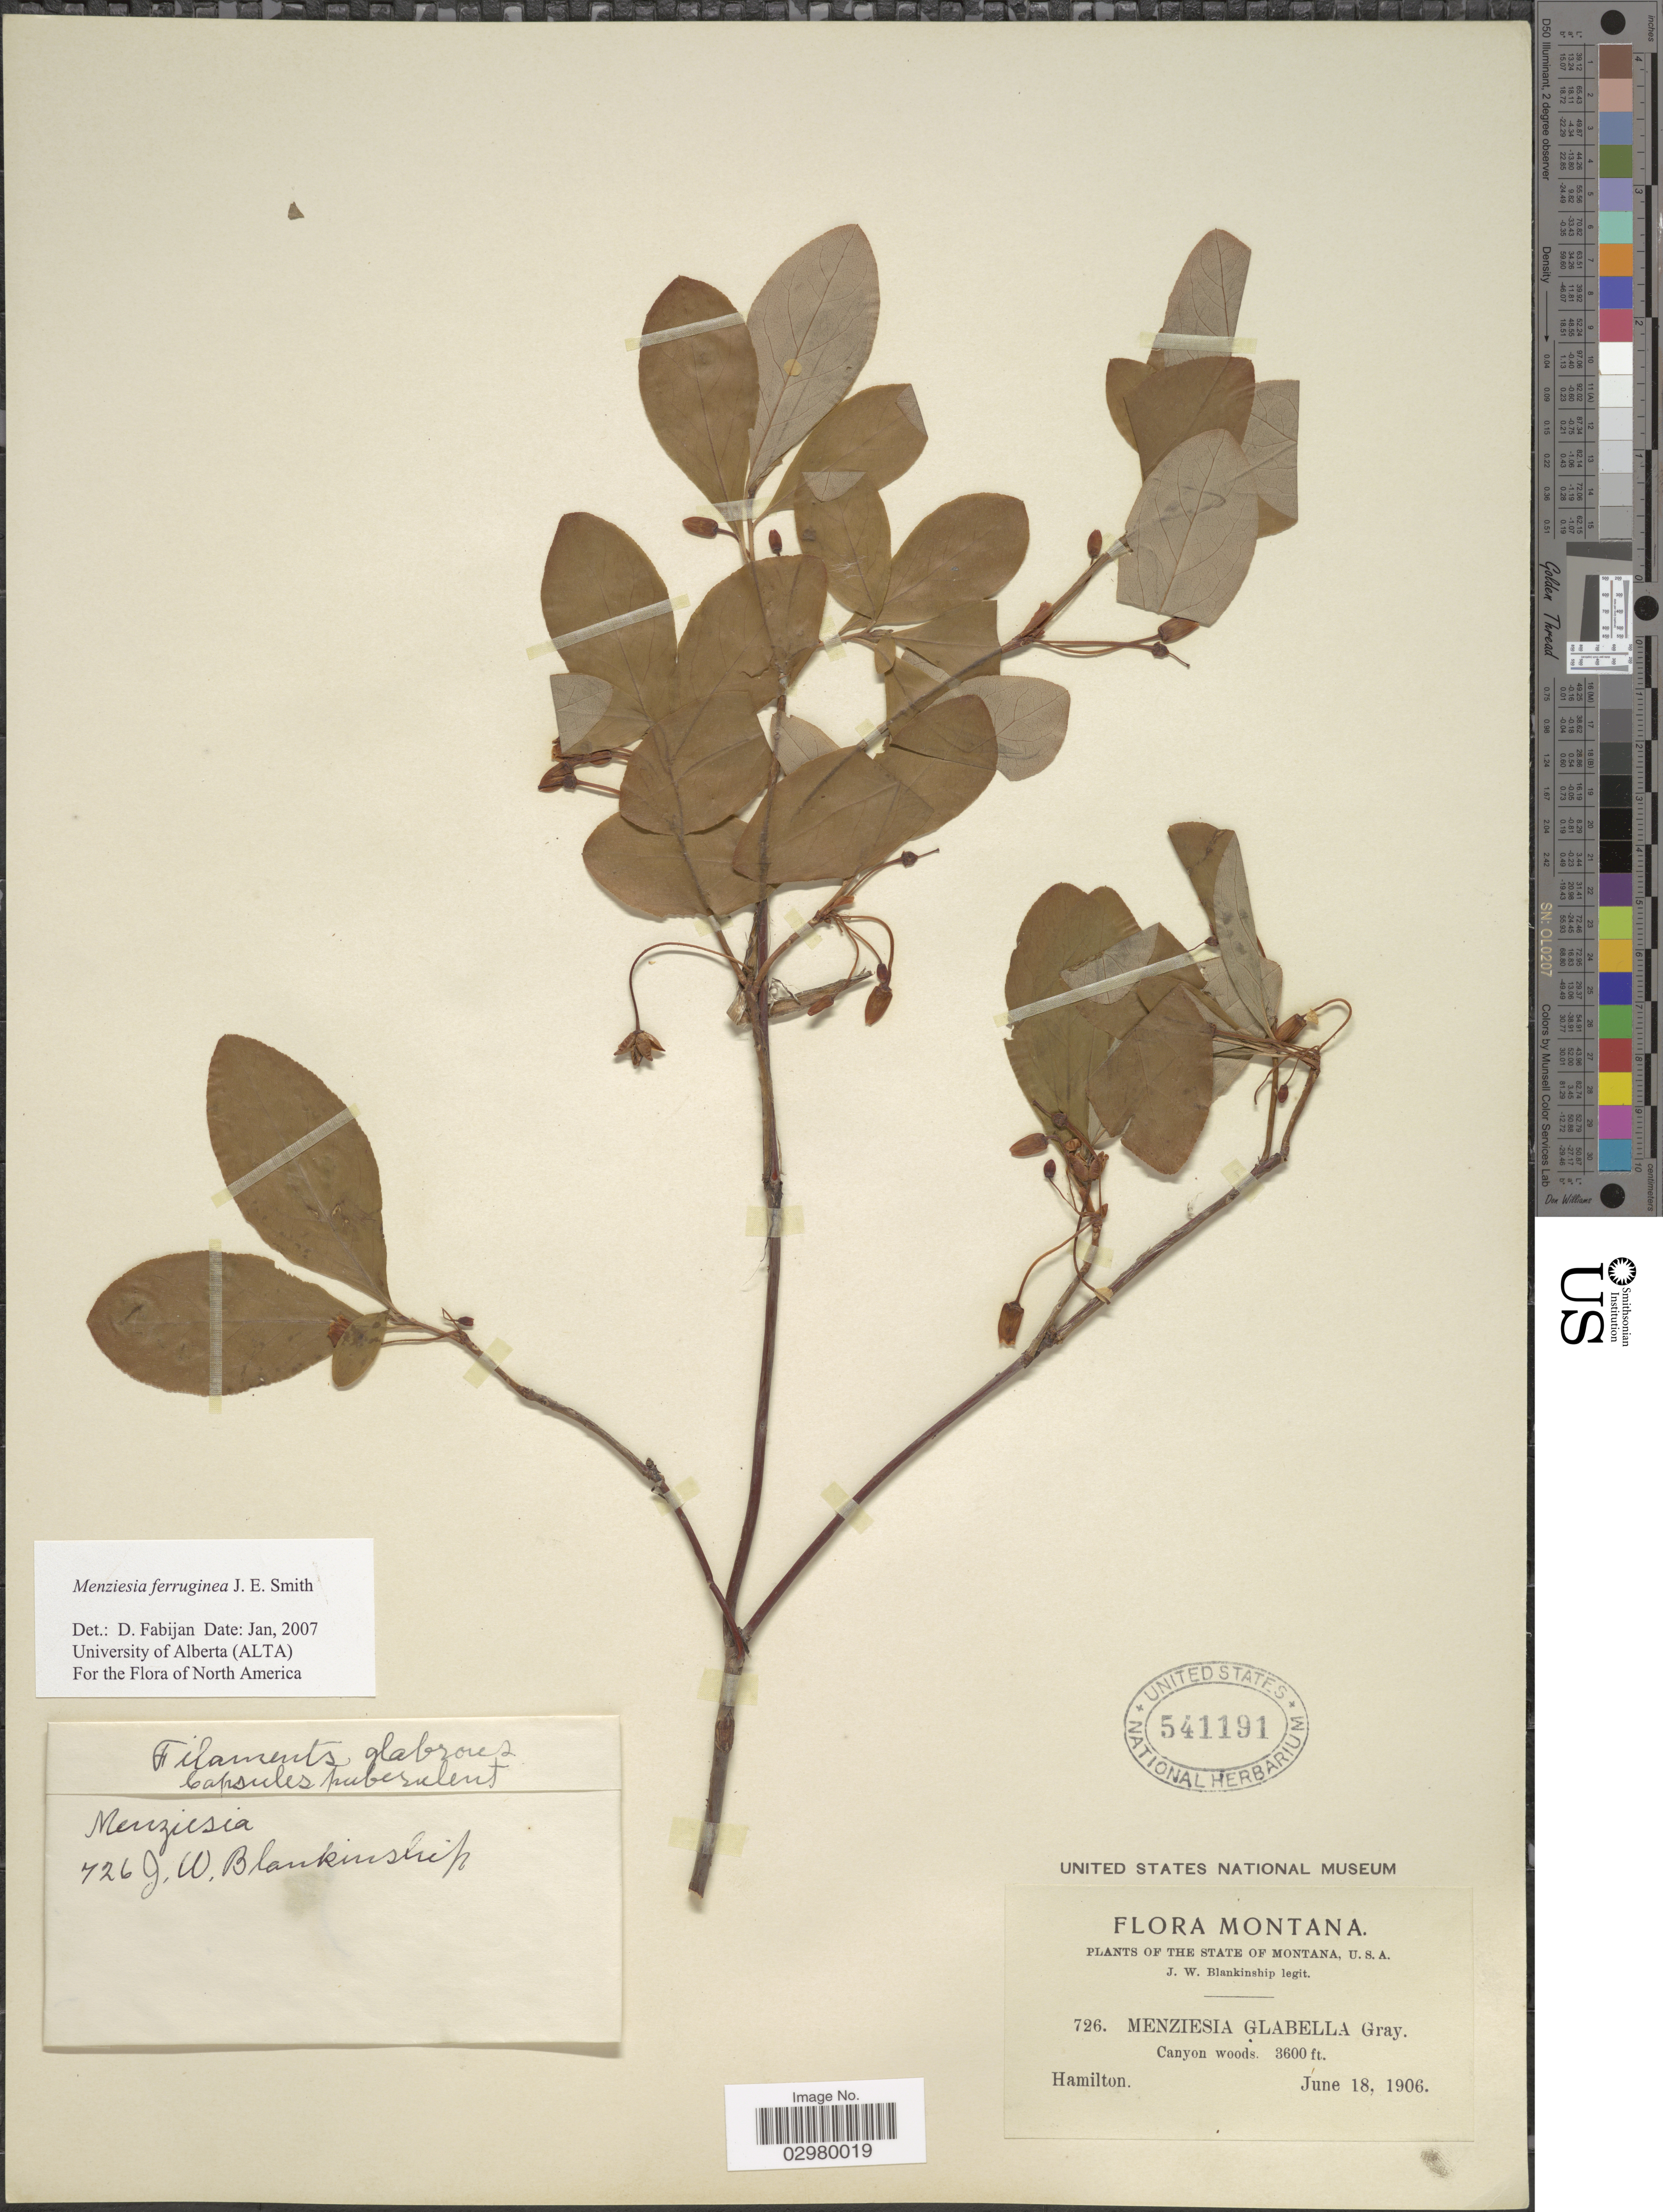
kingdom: Plantae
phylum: Tracheophyta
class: Magnoliopsida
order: Ericales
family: Ericaceae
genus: Menziesia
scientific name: Menziesia ferruginea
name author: Sm.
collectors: J. W. Blankinship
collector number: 726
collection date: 1906-06-18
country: United States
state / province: Montana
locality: U.S.A. Canyon woods. Hamilton.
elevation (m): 1097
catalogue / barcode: US 541191